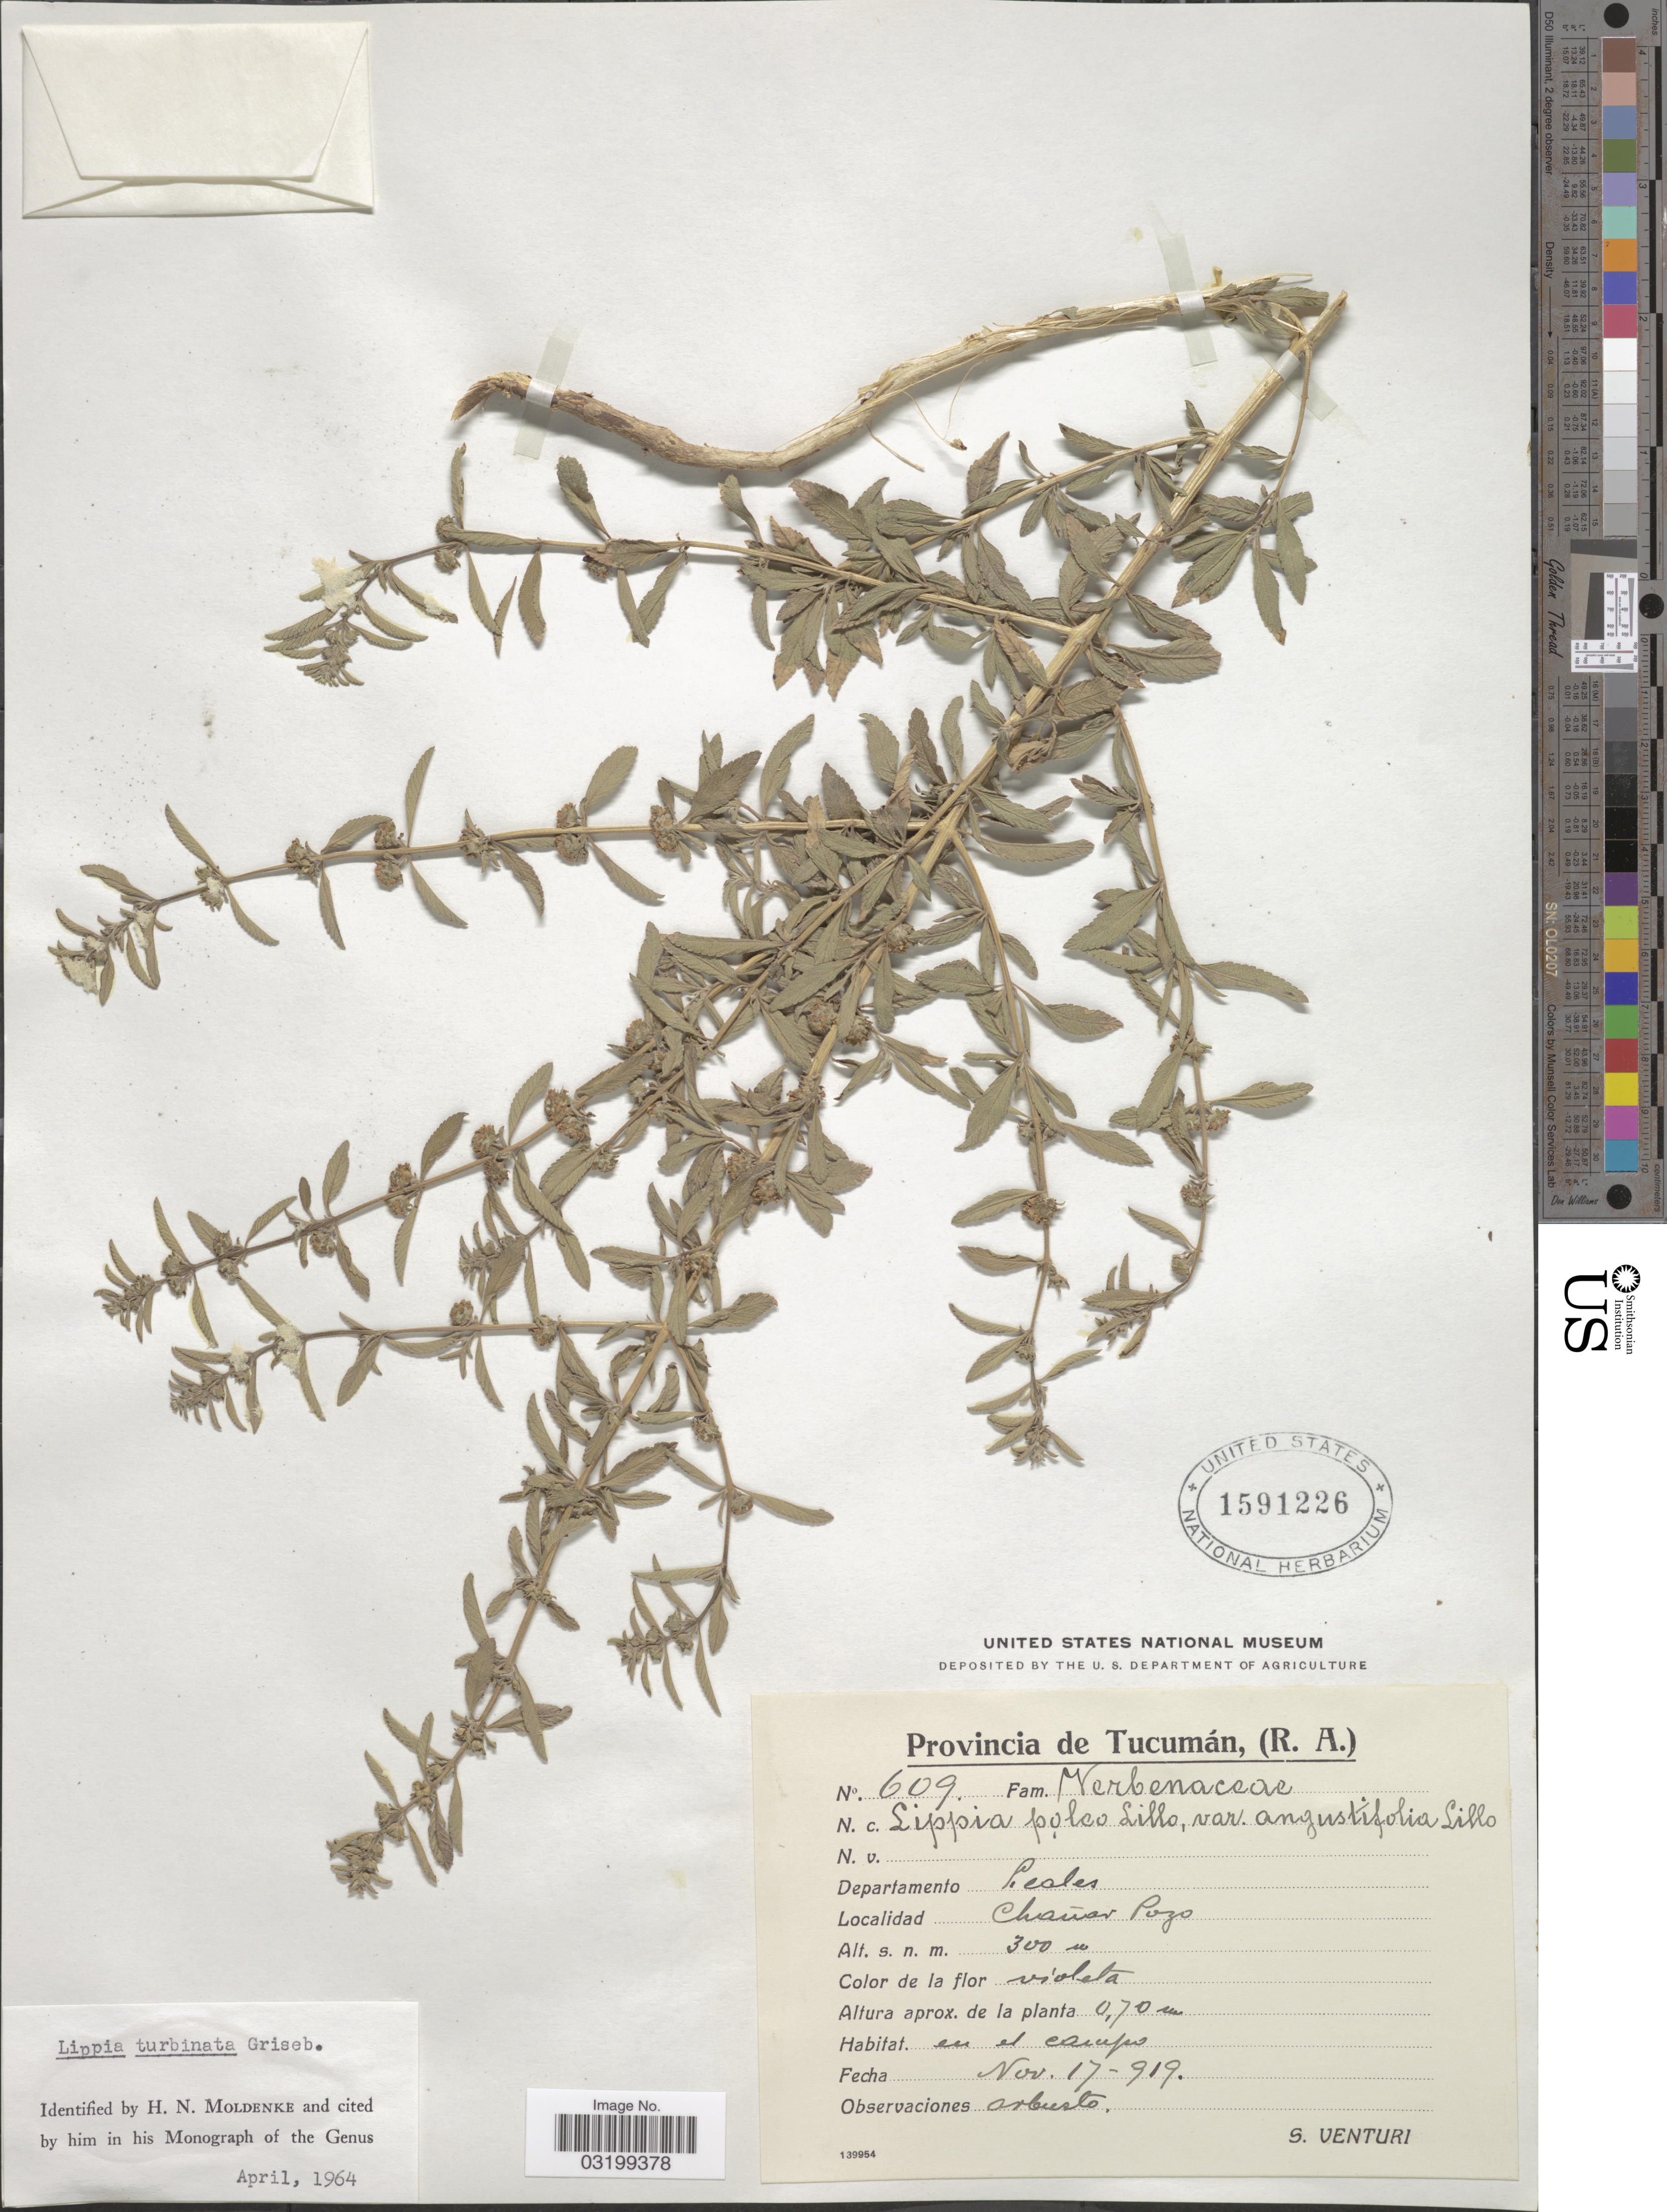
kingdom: Plantae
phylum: Tracheophyta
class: Magnoliopsida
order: Lamiales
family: Verbenaceae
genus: Lippia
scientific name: Lippia turbinata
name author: Griseb.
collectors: S. Venturi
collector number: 609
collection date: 1919-11-17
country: Argentina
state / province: Tucuman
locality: Departamento Leales. Chañar Pozo.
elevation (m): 300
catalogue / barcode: US 1591226